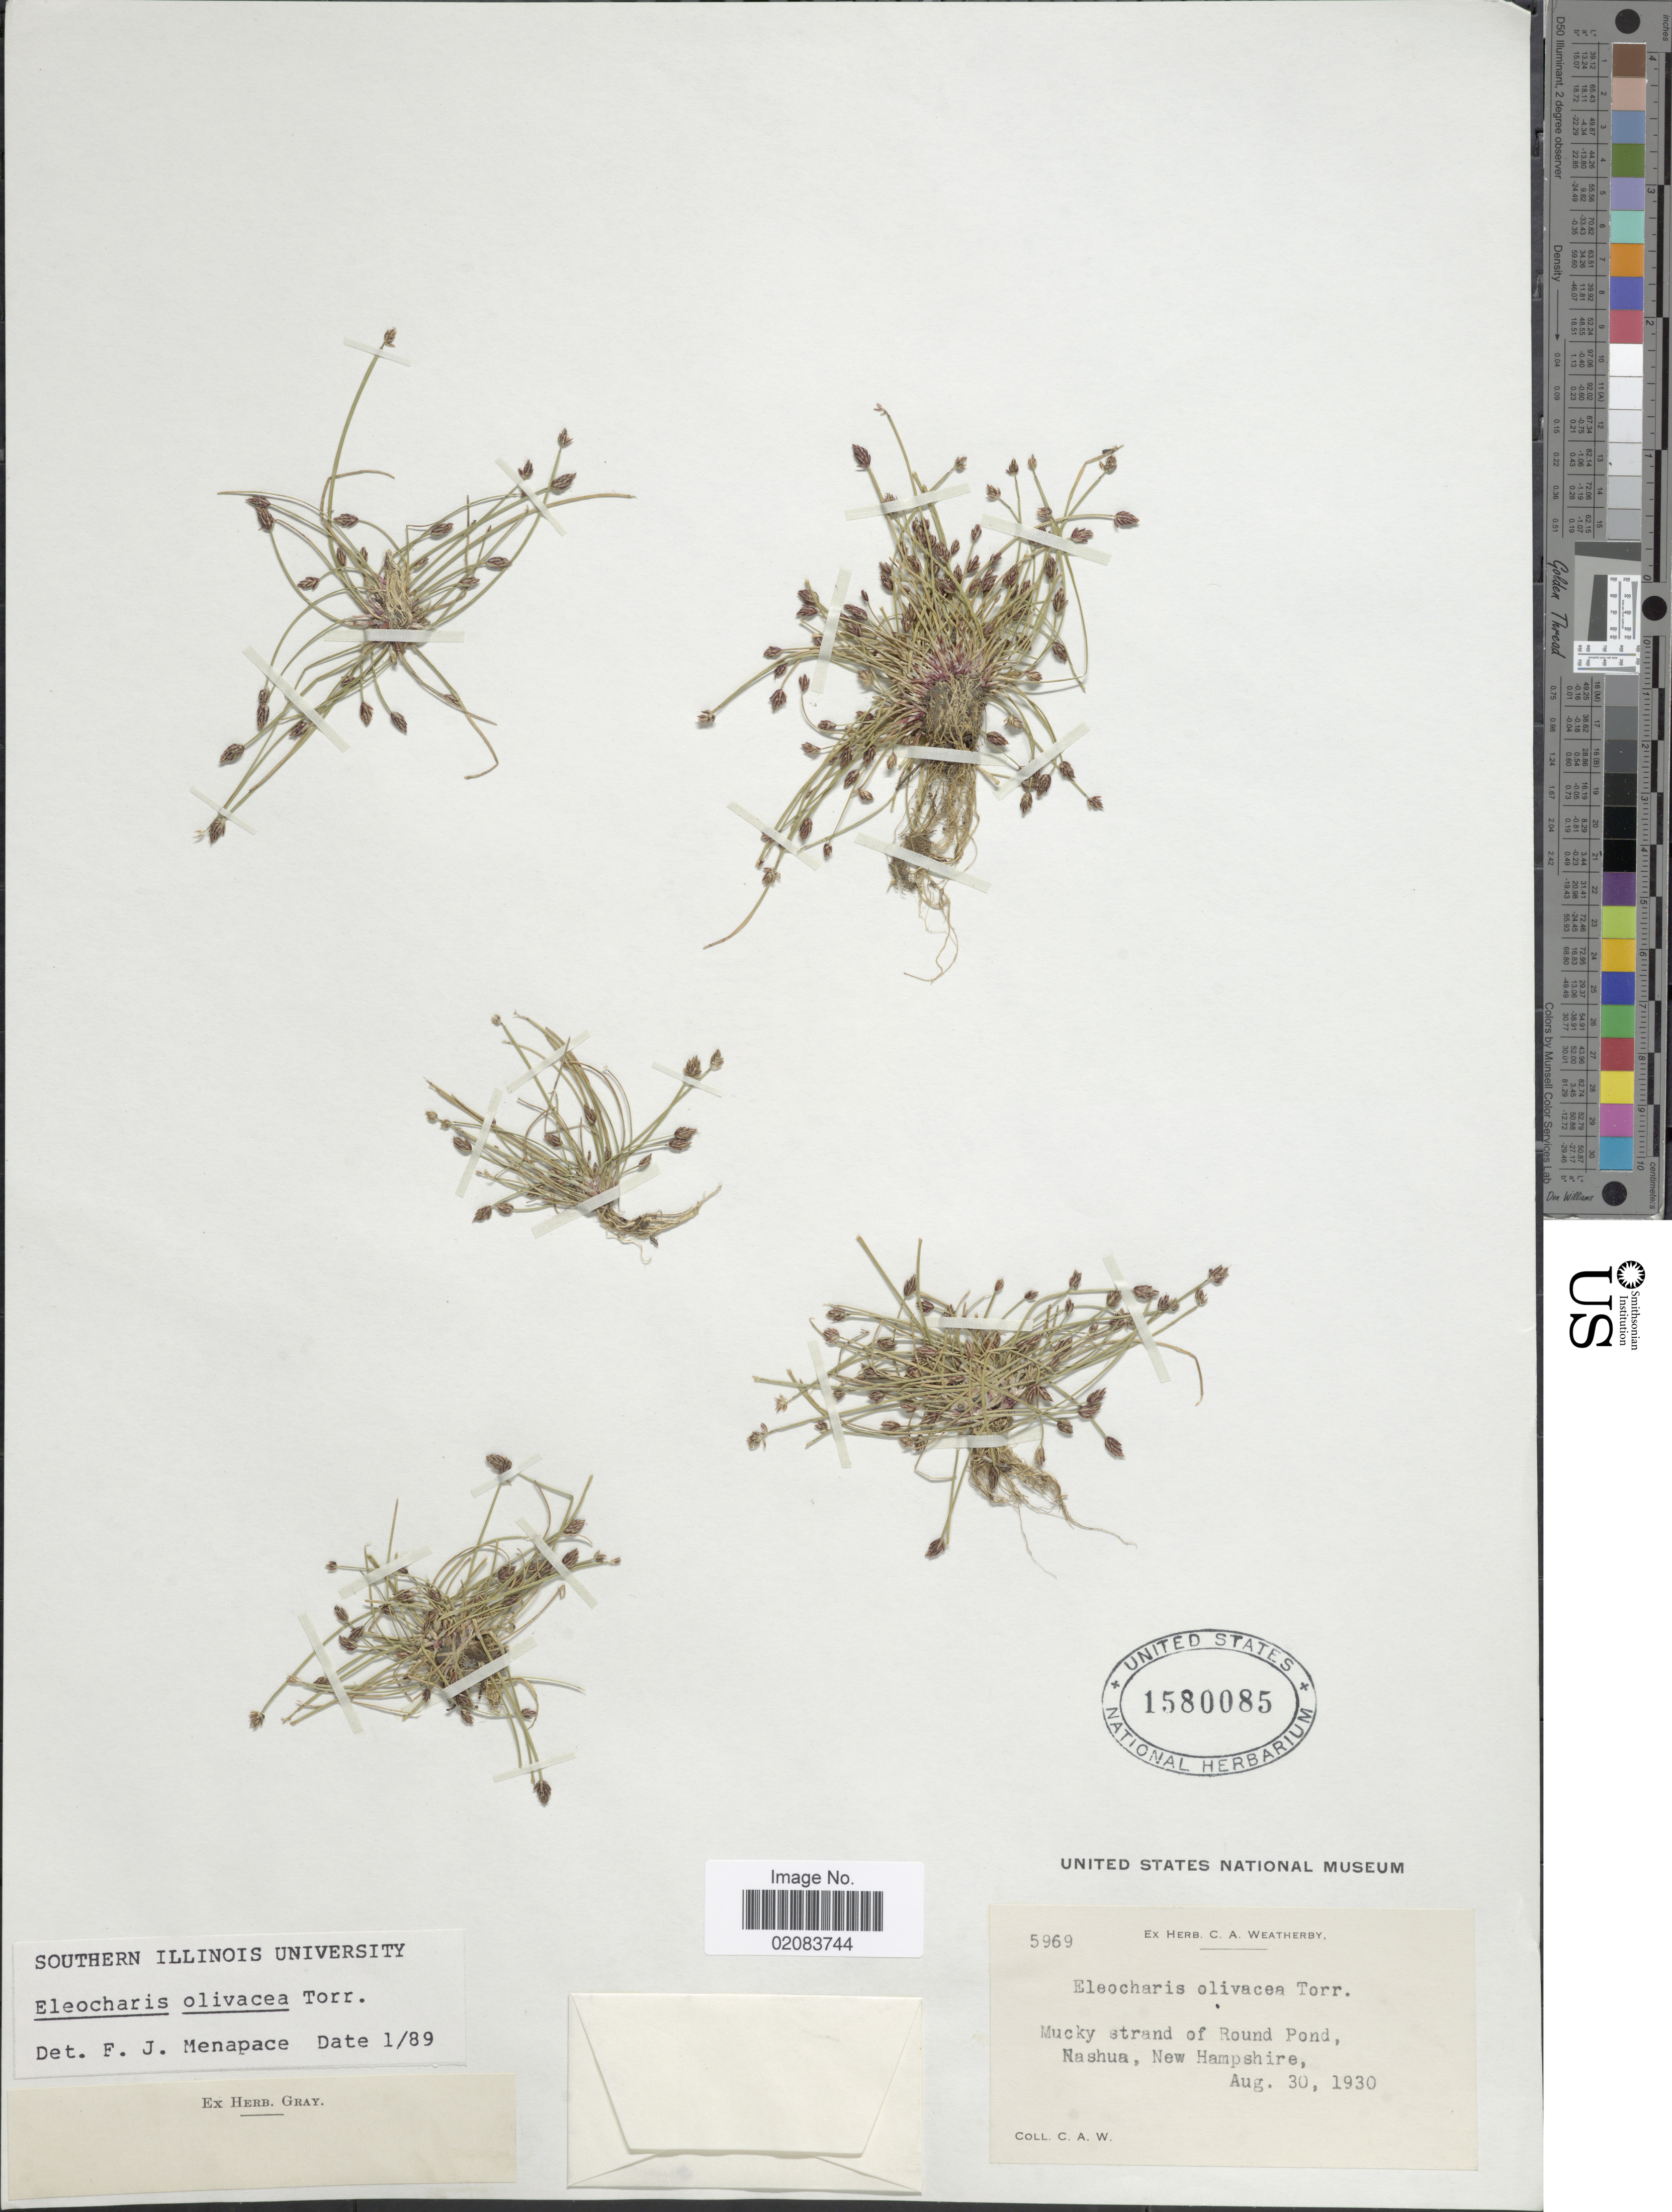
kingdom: Plantae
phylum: Tracheophyta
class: Liliopsida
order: Poales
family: Cyperaceae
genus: Eleocharis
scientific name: Eleocharis olivacea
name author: Torr.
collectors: C. A. Weatherby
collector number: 5969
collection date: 1930-08-30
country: United States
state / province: New Hampshire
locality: Mucky strand of Round Pond, Nashua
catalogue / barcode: US 1580085